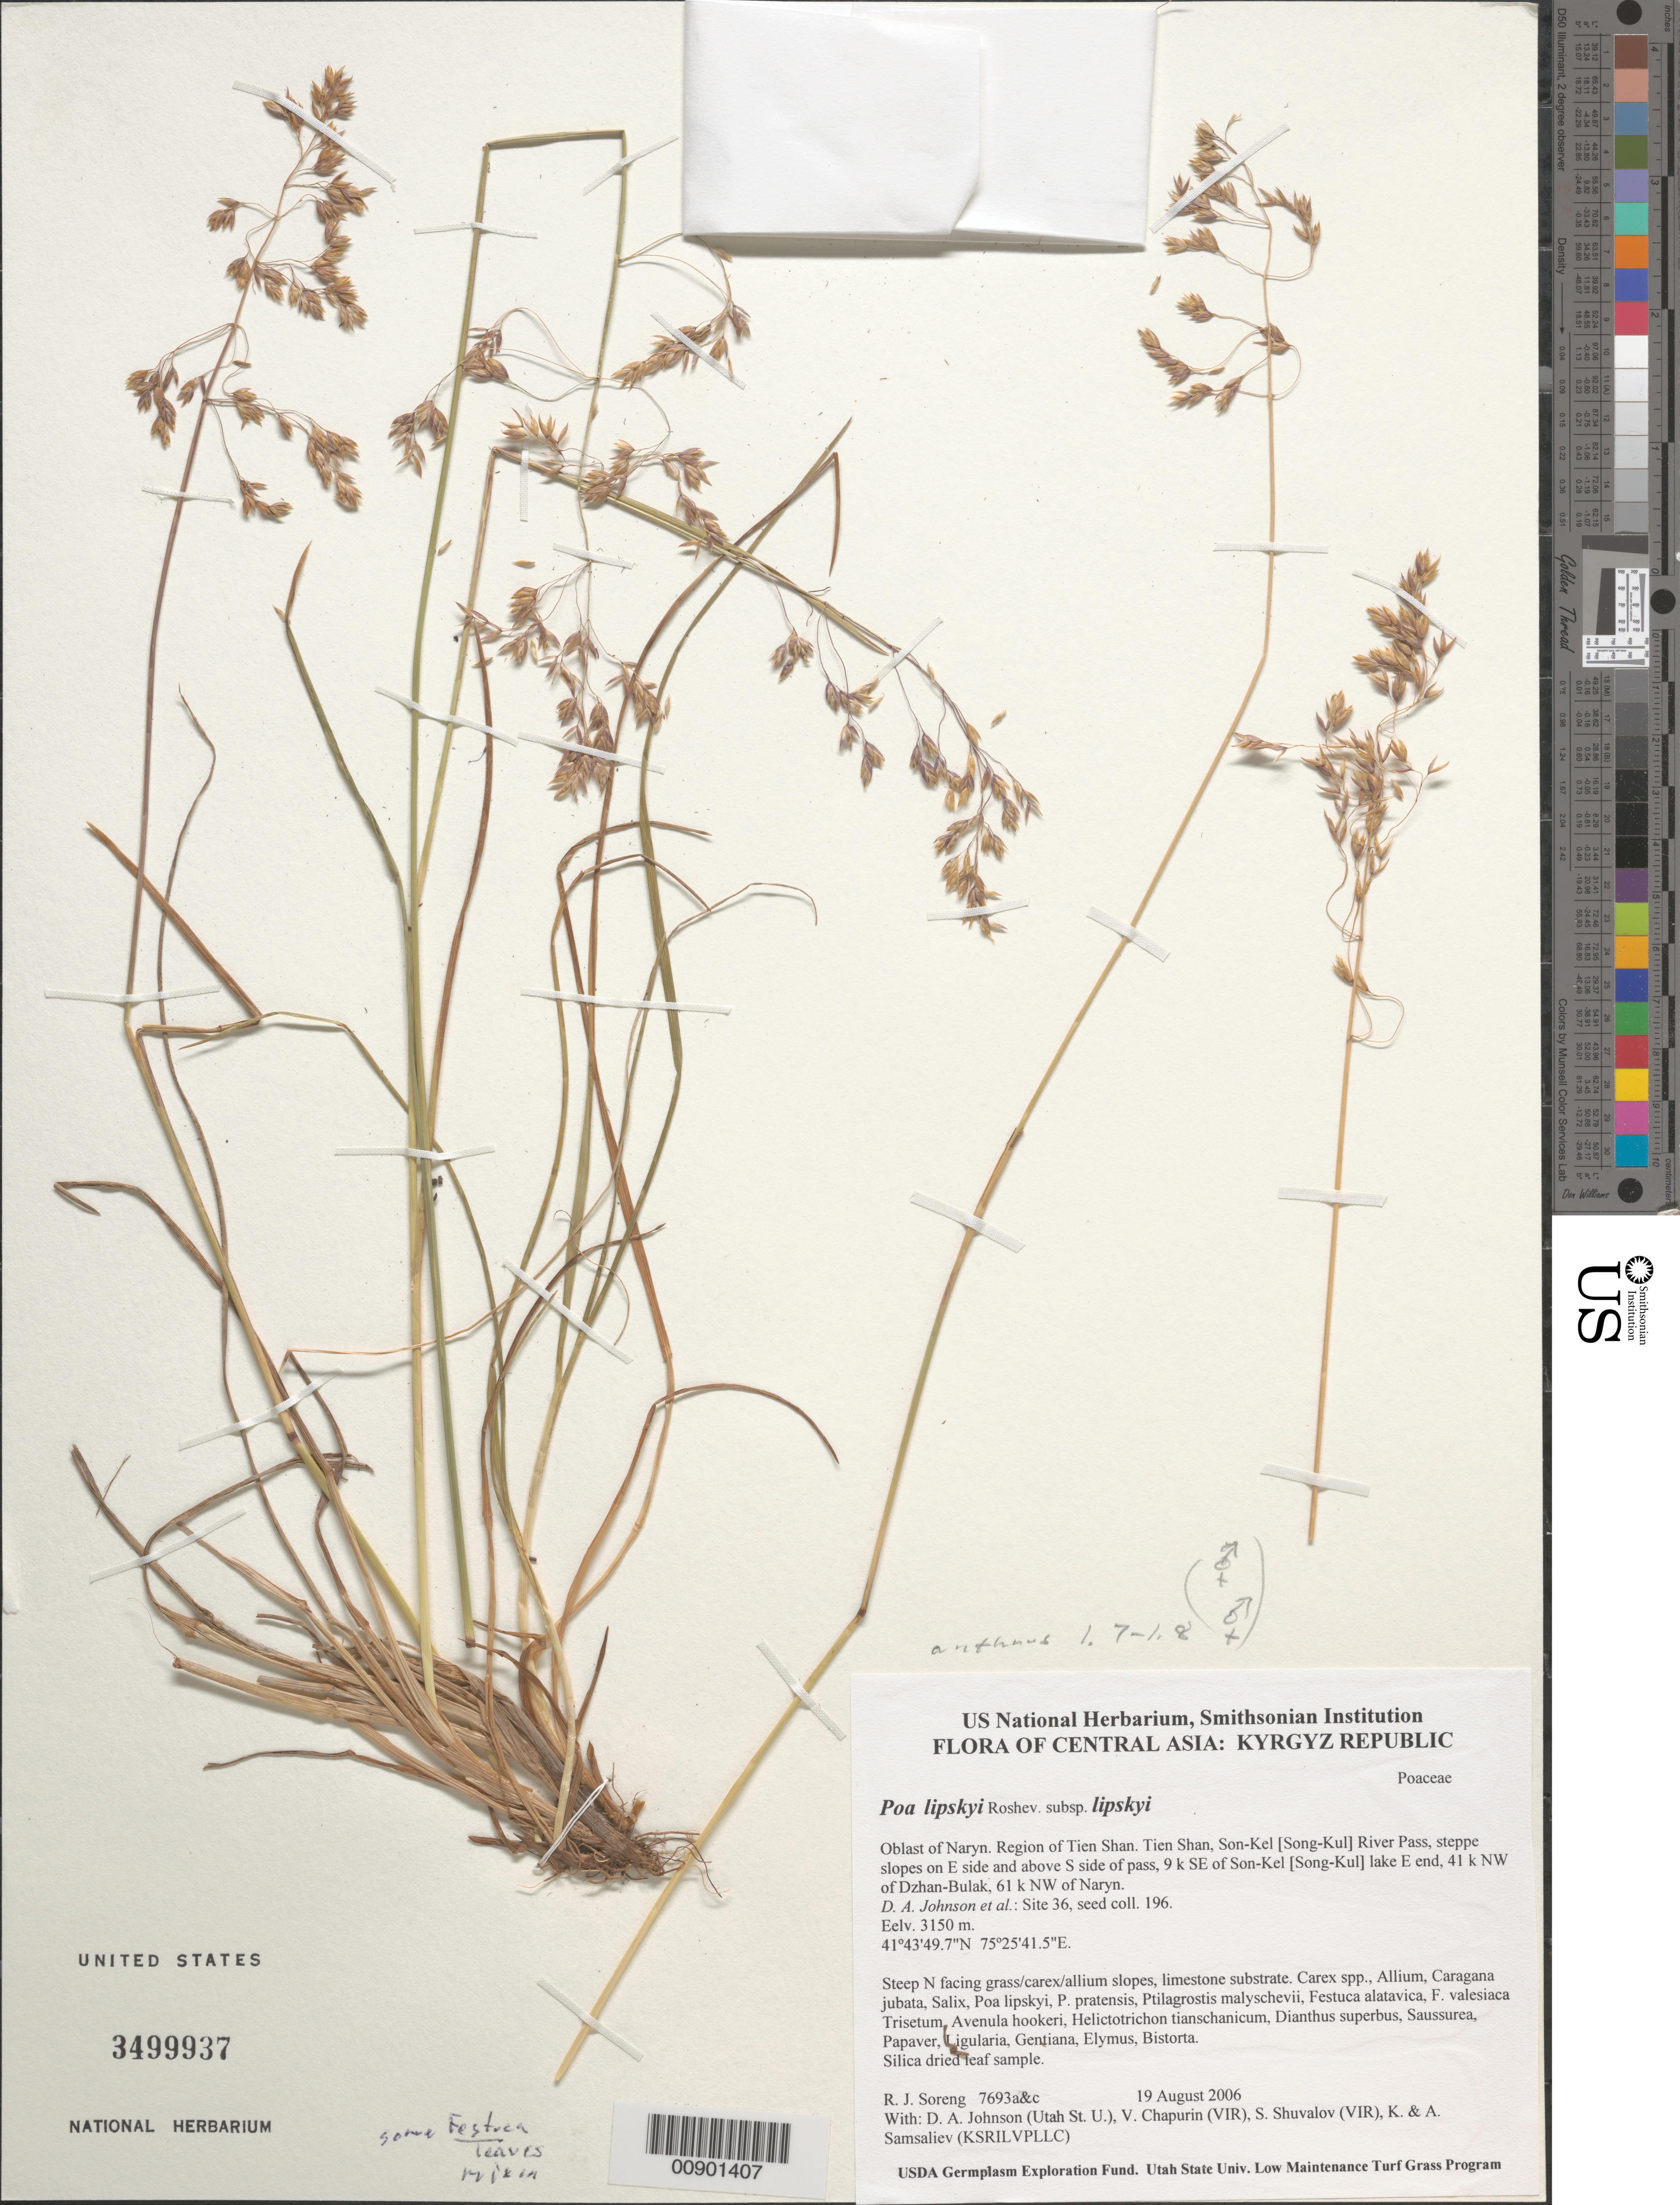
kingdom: Plantae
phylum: Tracheophyta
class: Liliopsida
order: Poales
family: Poaceae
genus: Poa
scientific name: Poa lipskyi subsp. lipskyi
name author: Roshev.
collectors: R. J. Soreng, D. Johnson, S. Shuvalov, V. Chapurin, K. Samsaliev & A. Samsaliev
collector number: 7693-a&c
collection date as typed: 19 Aug 2006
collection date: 2006-08-19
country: Kyrgyzstan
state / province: Naryn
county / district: Tien Shan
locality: Tien Shan, Son-Kel River Pass, steppe slopes on E side and above S side of pass, 9 km SE of Son-Kel lake E end, 41 km NW of Dzhan-Bulak, 61 km NW of Naryn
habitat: Steep N facing grass/carex/allium slopes, limestone substrate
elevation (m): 3150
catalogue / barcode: US 3499937